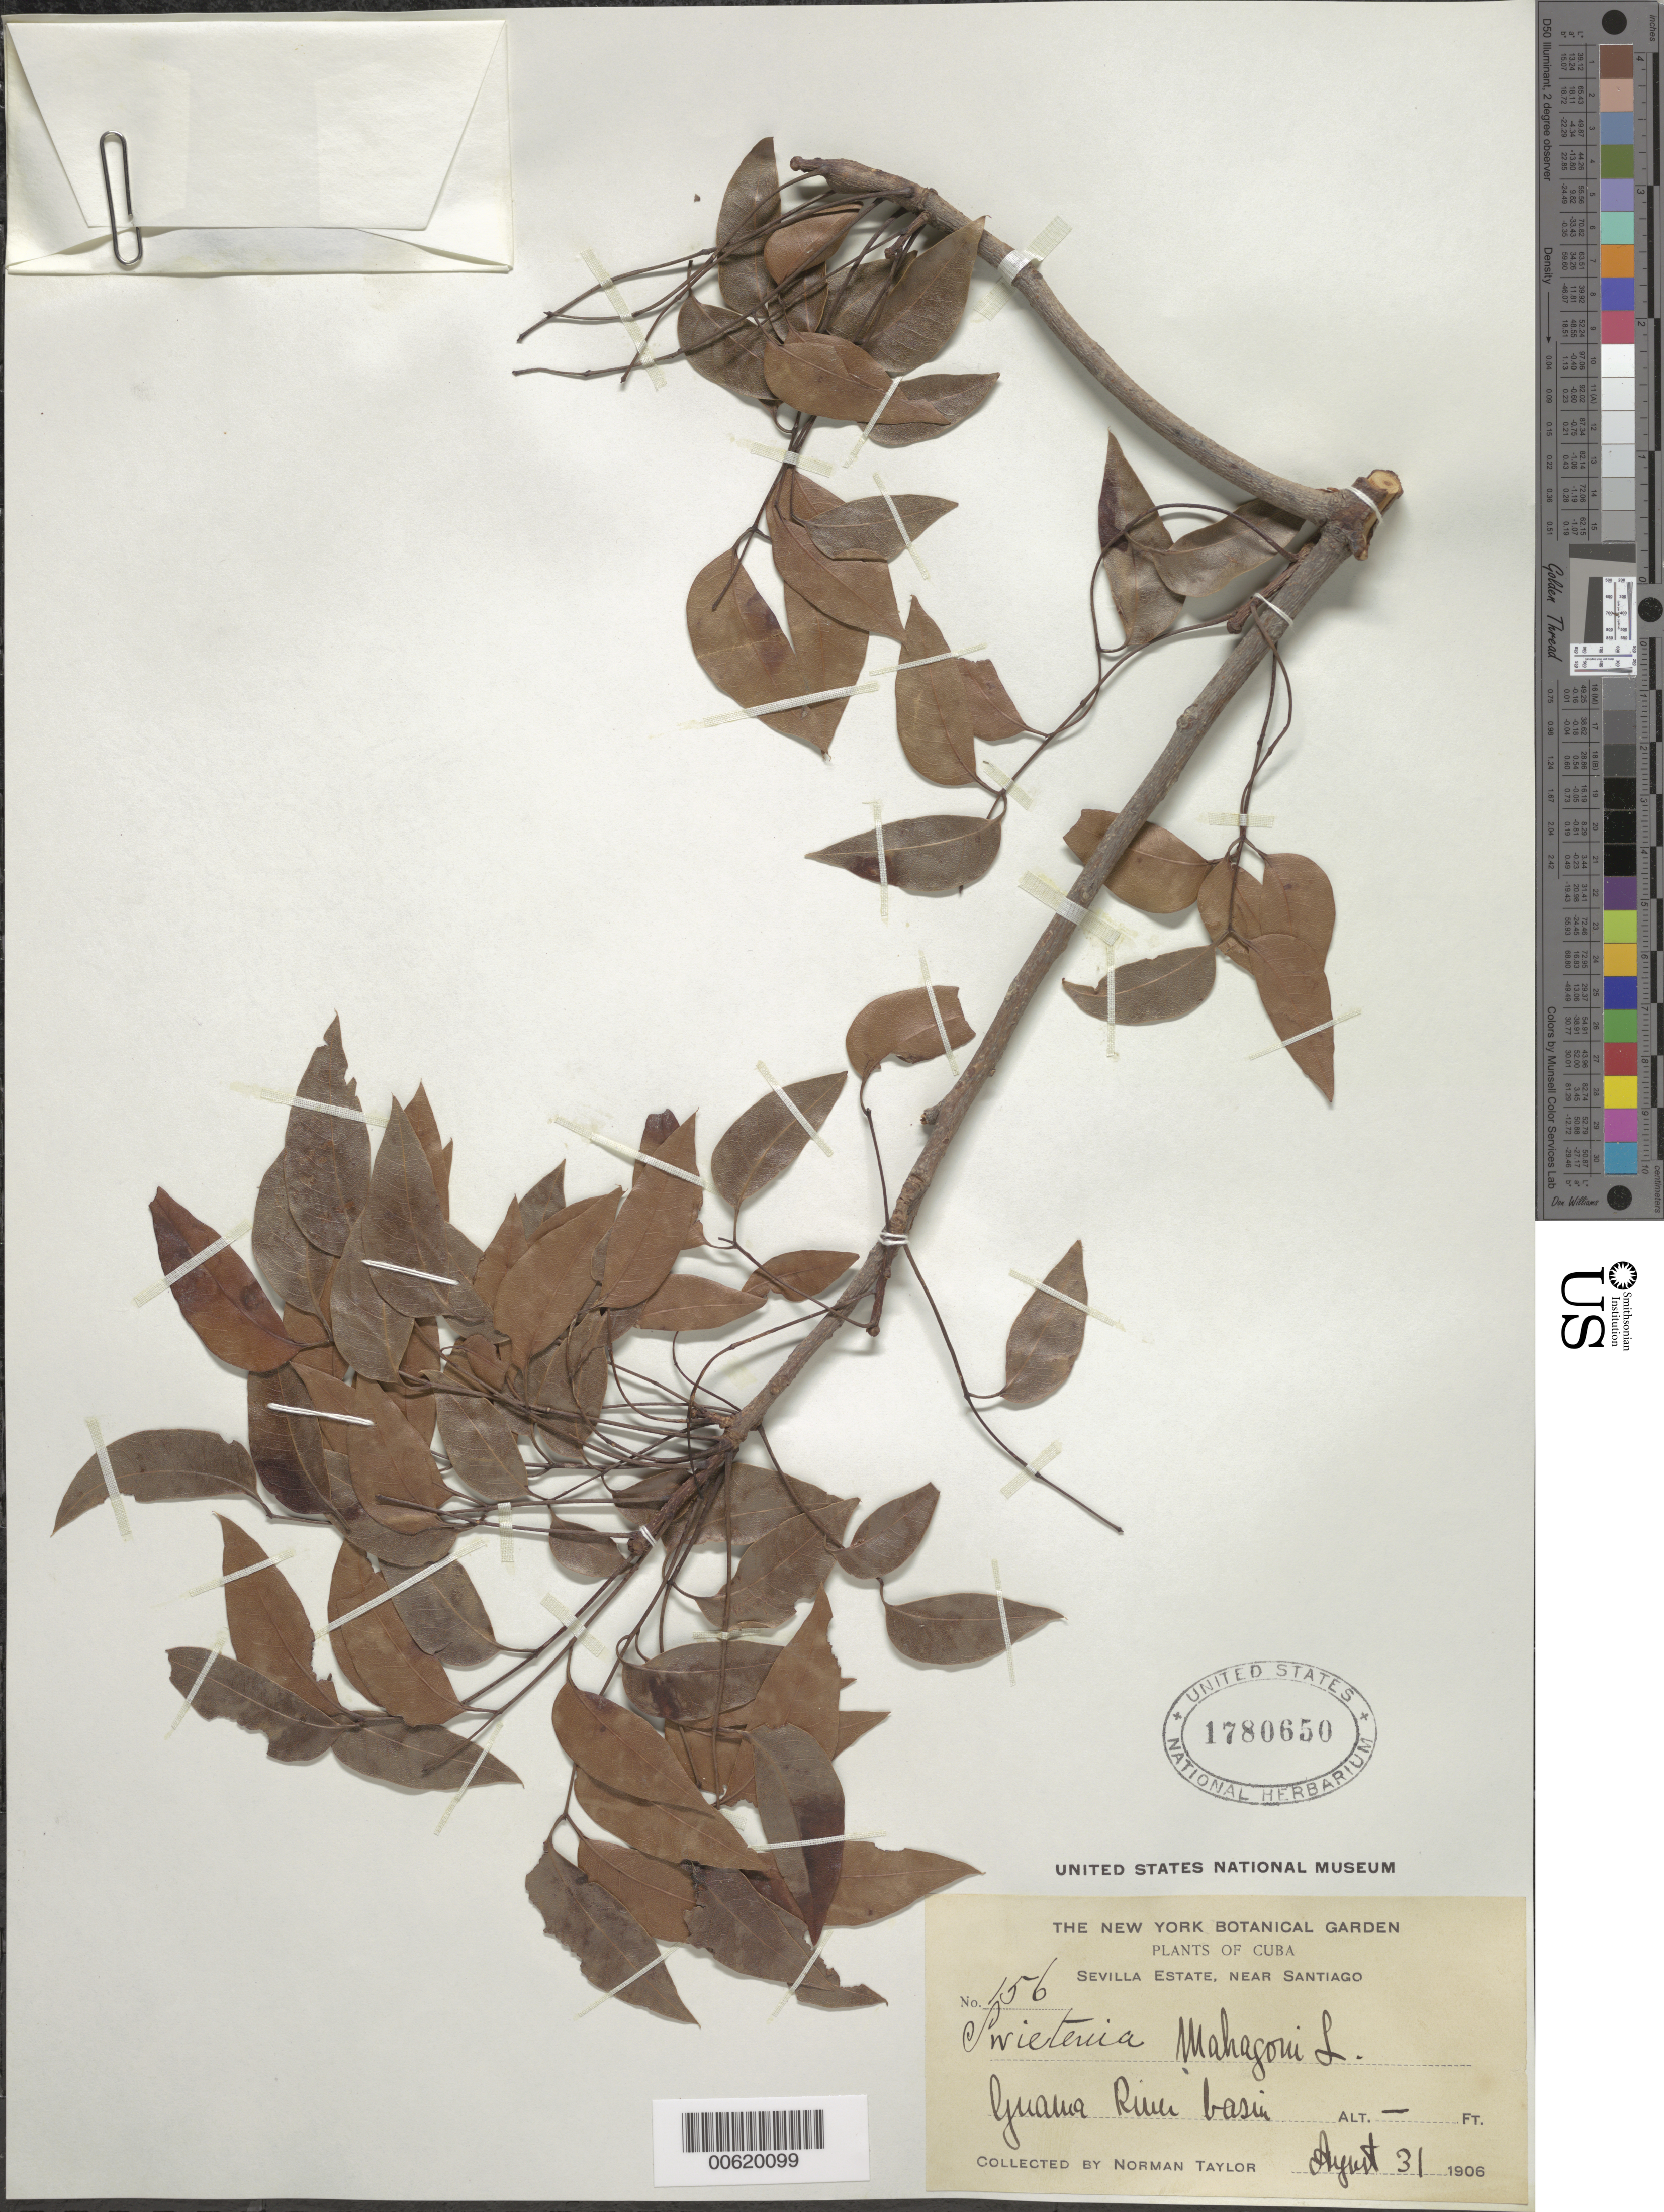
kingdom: Plantae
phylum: Tracheophyta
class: Magnoliopsida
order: Sapindales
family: Meliaceae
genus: Swietenia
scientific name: Swietenia mahagoni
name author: (L.) Jacq.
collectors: N. Taylor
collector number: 156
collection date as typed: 31 Aug 1906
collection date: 1906-08-31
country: Cuba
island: Greater Antilles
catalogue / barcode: US 1780650